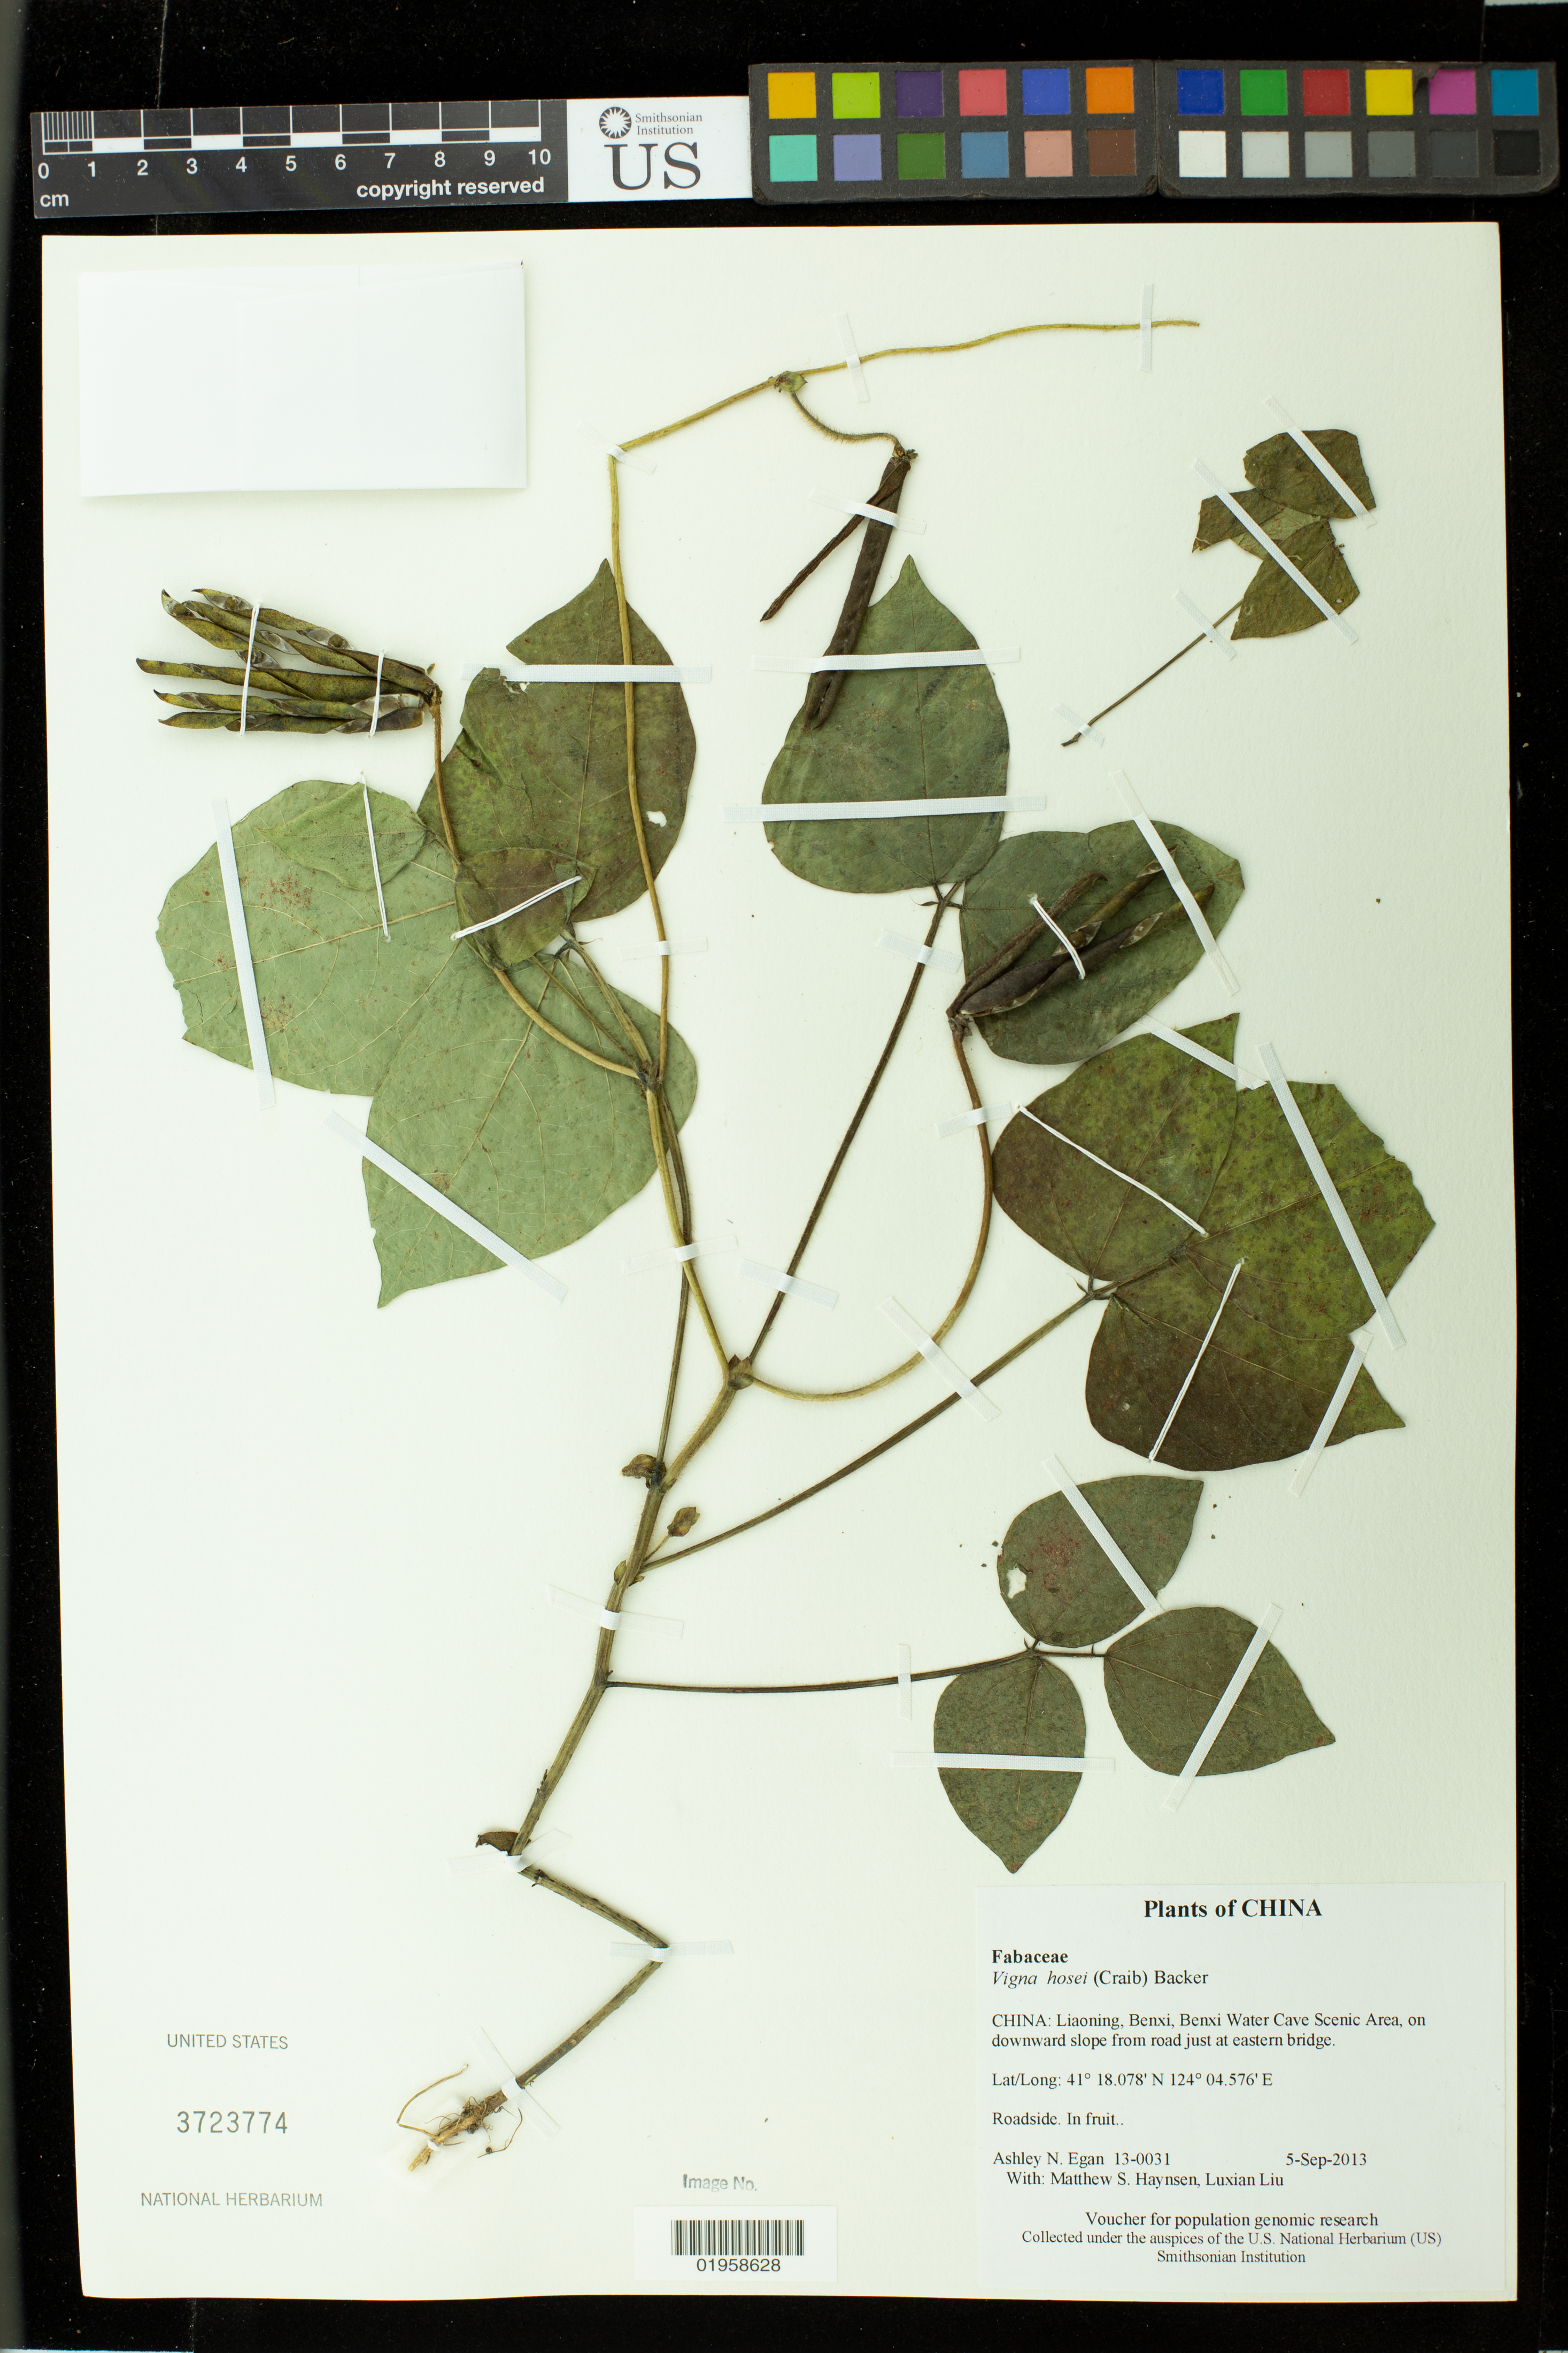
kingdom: Plantae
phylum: Tracheophyta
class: Magnoliopsida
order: Fabales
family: Fabaceae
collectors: A. N. Egan, M. Hansen & L. Liu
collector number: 13-0031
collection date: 2013-09-05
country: China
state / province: Liaoning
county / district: Benxi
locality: Benxi Water Cave Scenic Area, on downward slope from road just at eastern bridge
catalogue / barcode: US 3723774